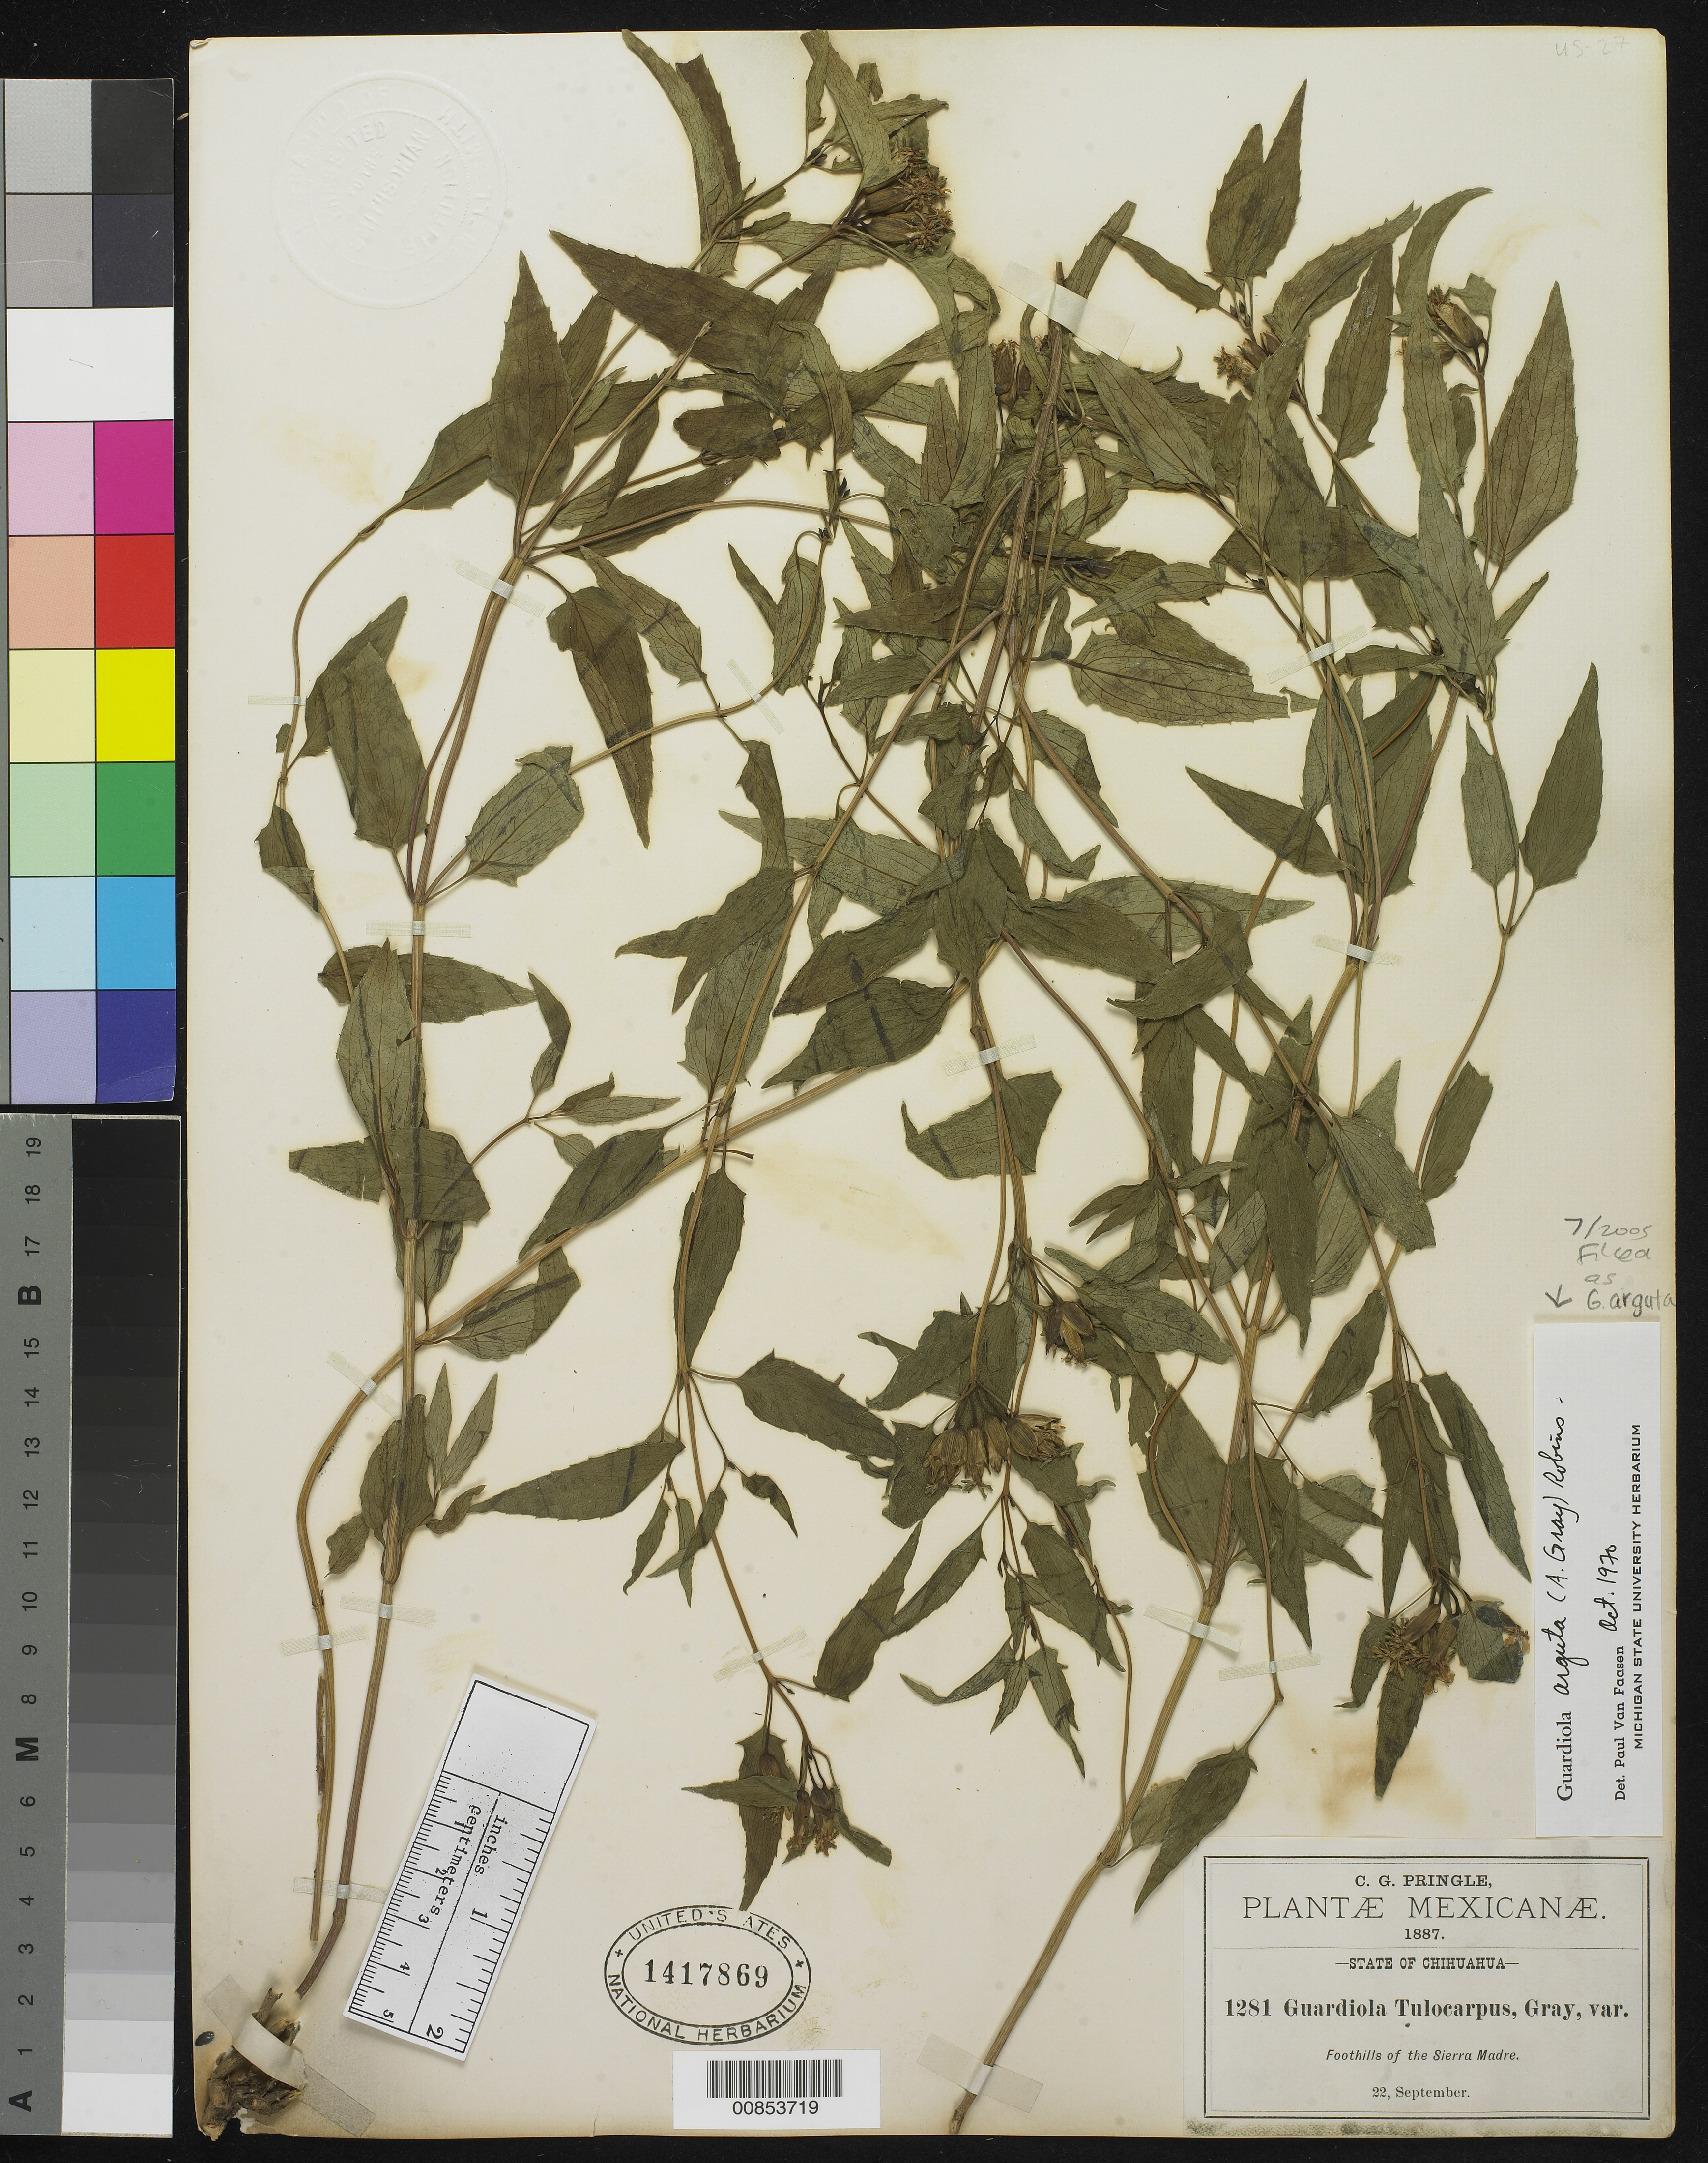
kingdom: Plantae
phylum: Tracheophyta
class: Magnoliopsida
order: Asterales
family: Asteraceae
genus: Guardiola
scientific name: Guardiola arguta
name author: (A. Gray) B.L. Rob.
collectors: C. G. Pringle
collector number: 1281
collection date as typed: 22 Sep 1887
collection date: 1887-09-22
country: Mexico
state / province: Chihuahua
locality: Foothills of the Sierra Madre.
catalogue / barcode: US 1417869